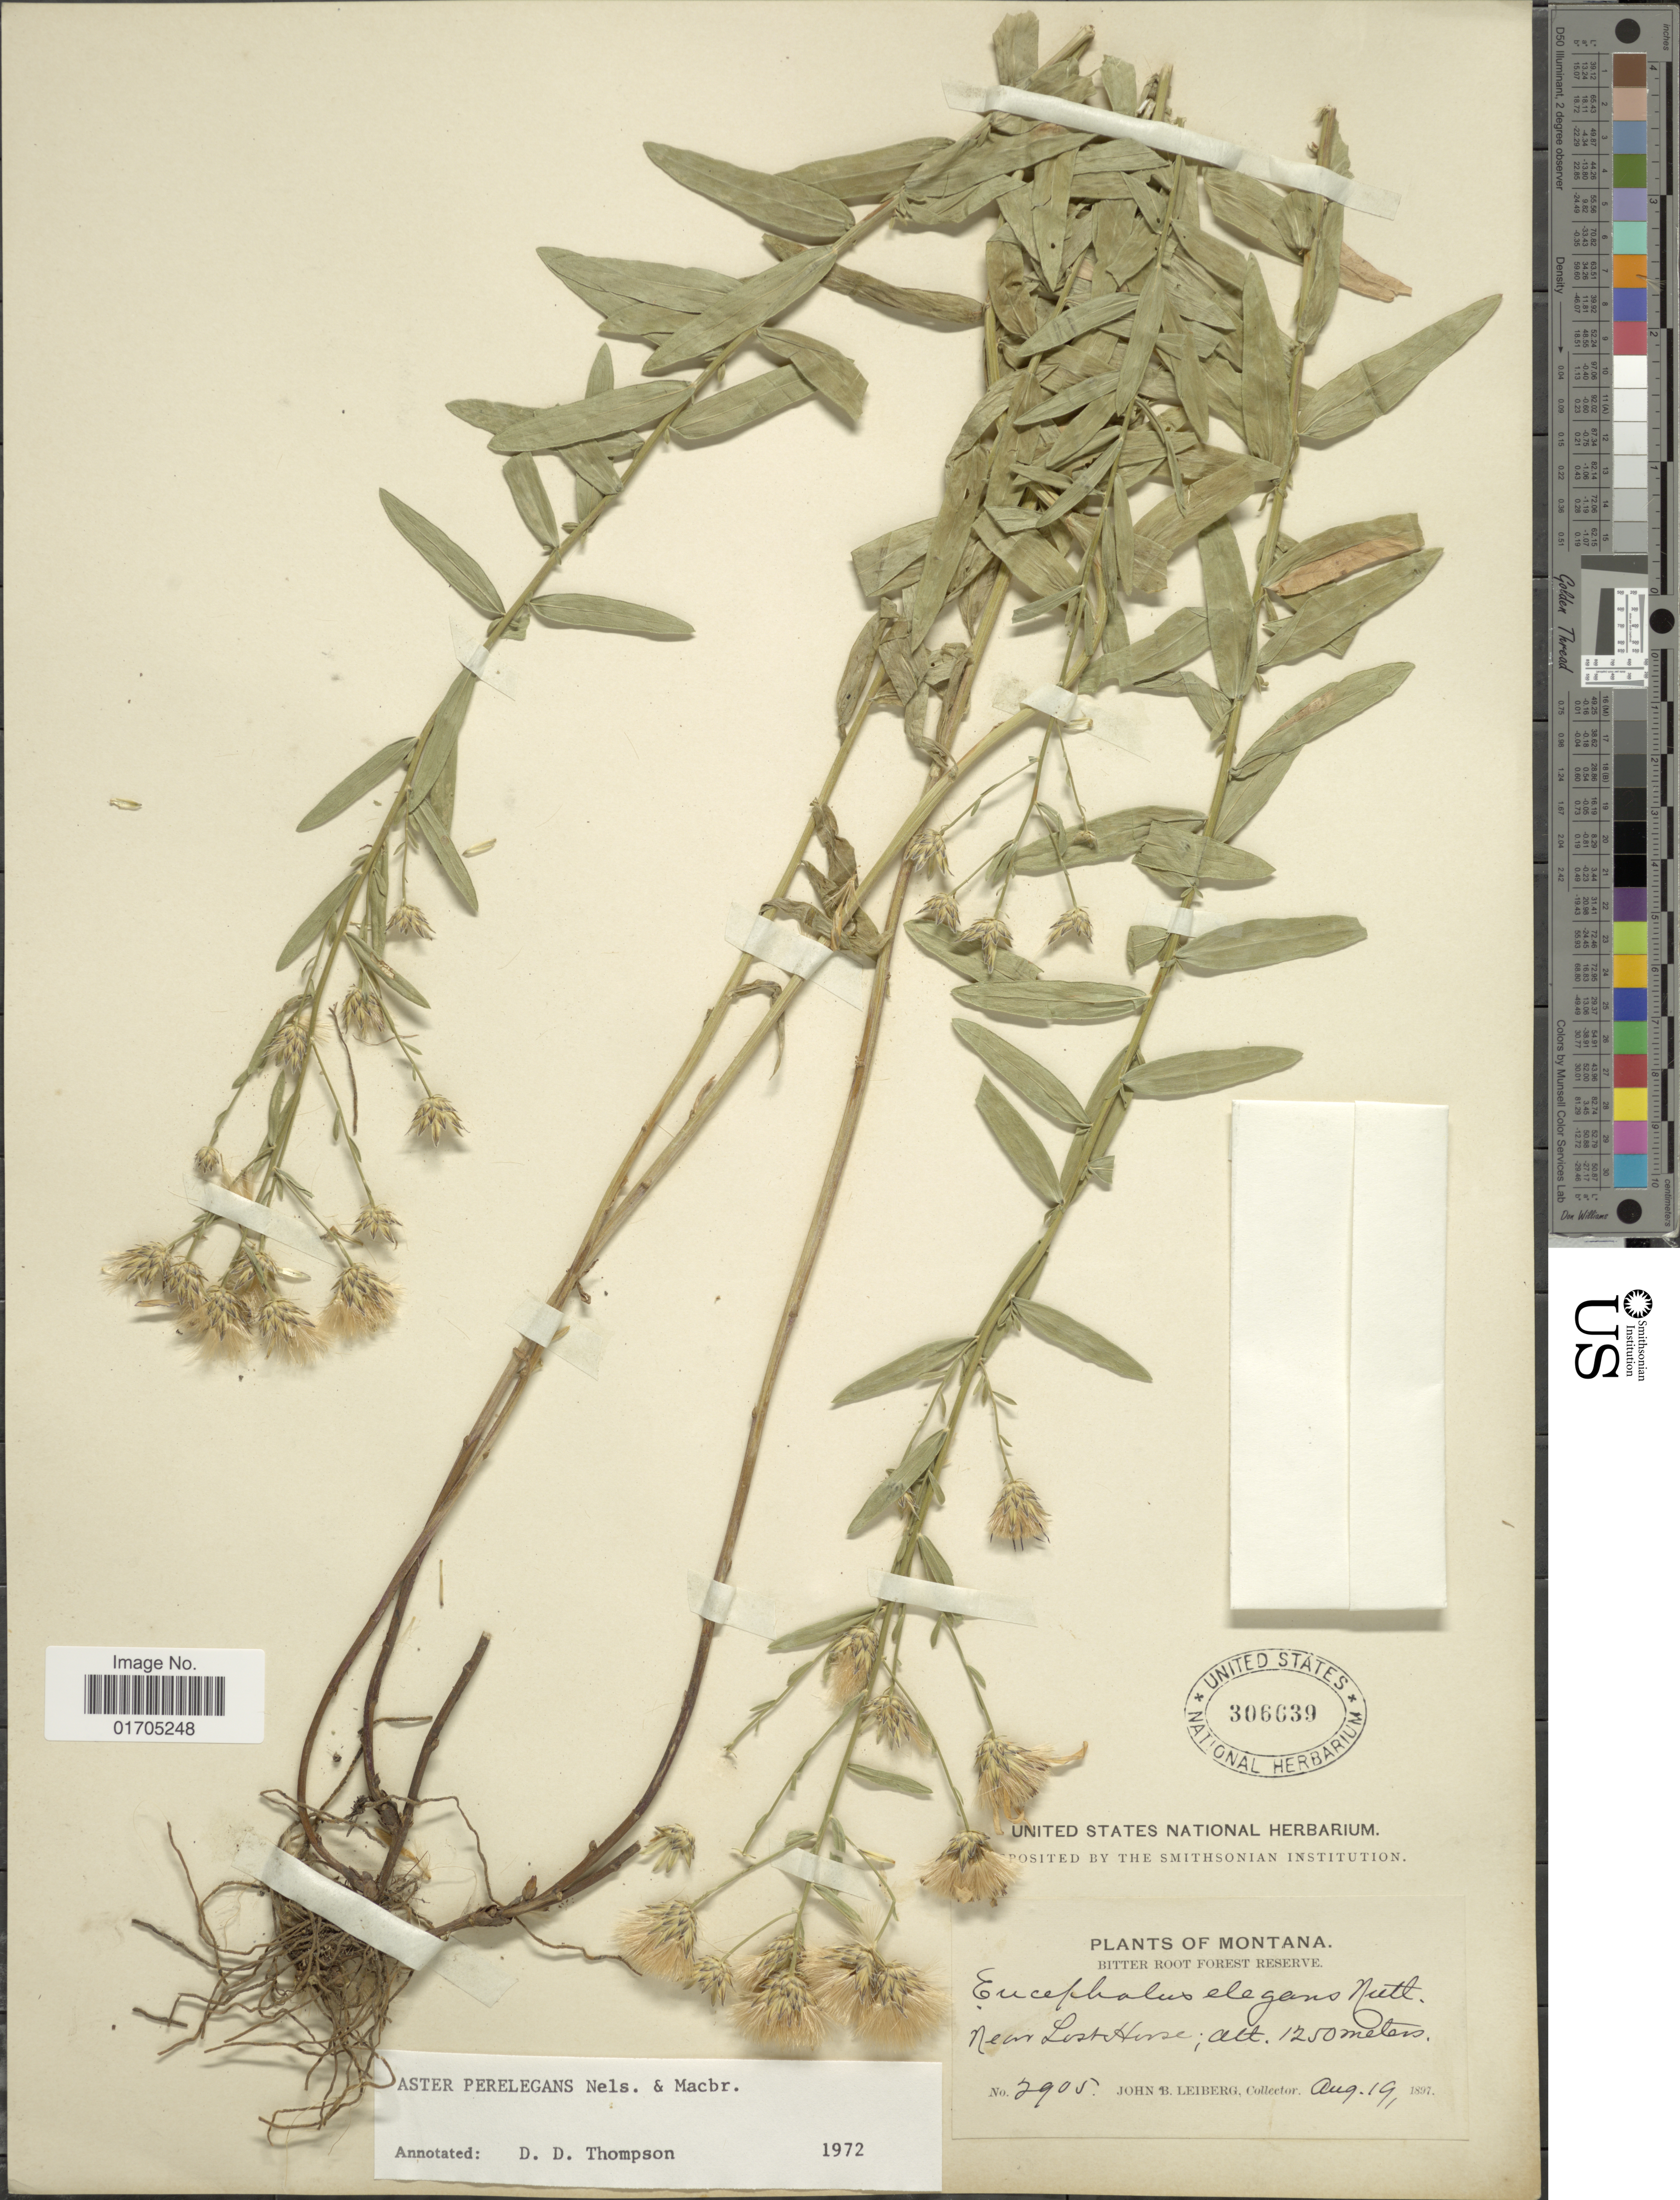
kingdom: Plantae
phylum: Tracheophyta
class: Magnoliopsida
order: Asterales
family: Asteraceae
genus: Eucephalus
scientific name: Eucephalus elegans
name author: Nutt.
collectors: J. B. Leiberg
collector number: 2905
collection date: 1897-08-19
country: United States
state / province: Montana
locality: Near Lost Horse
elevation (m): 1250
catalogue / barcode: US 306639